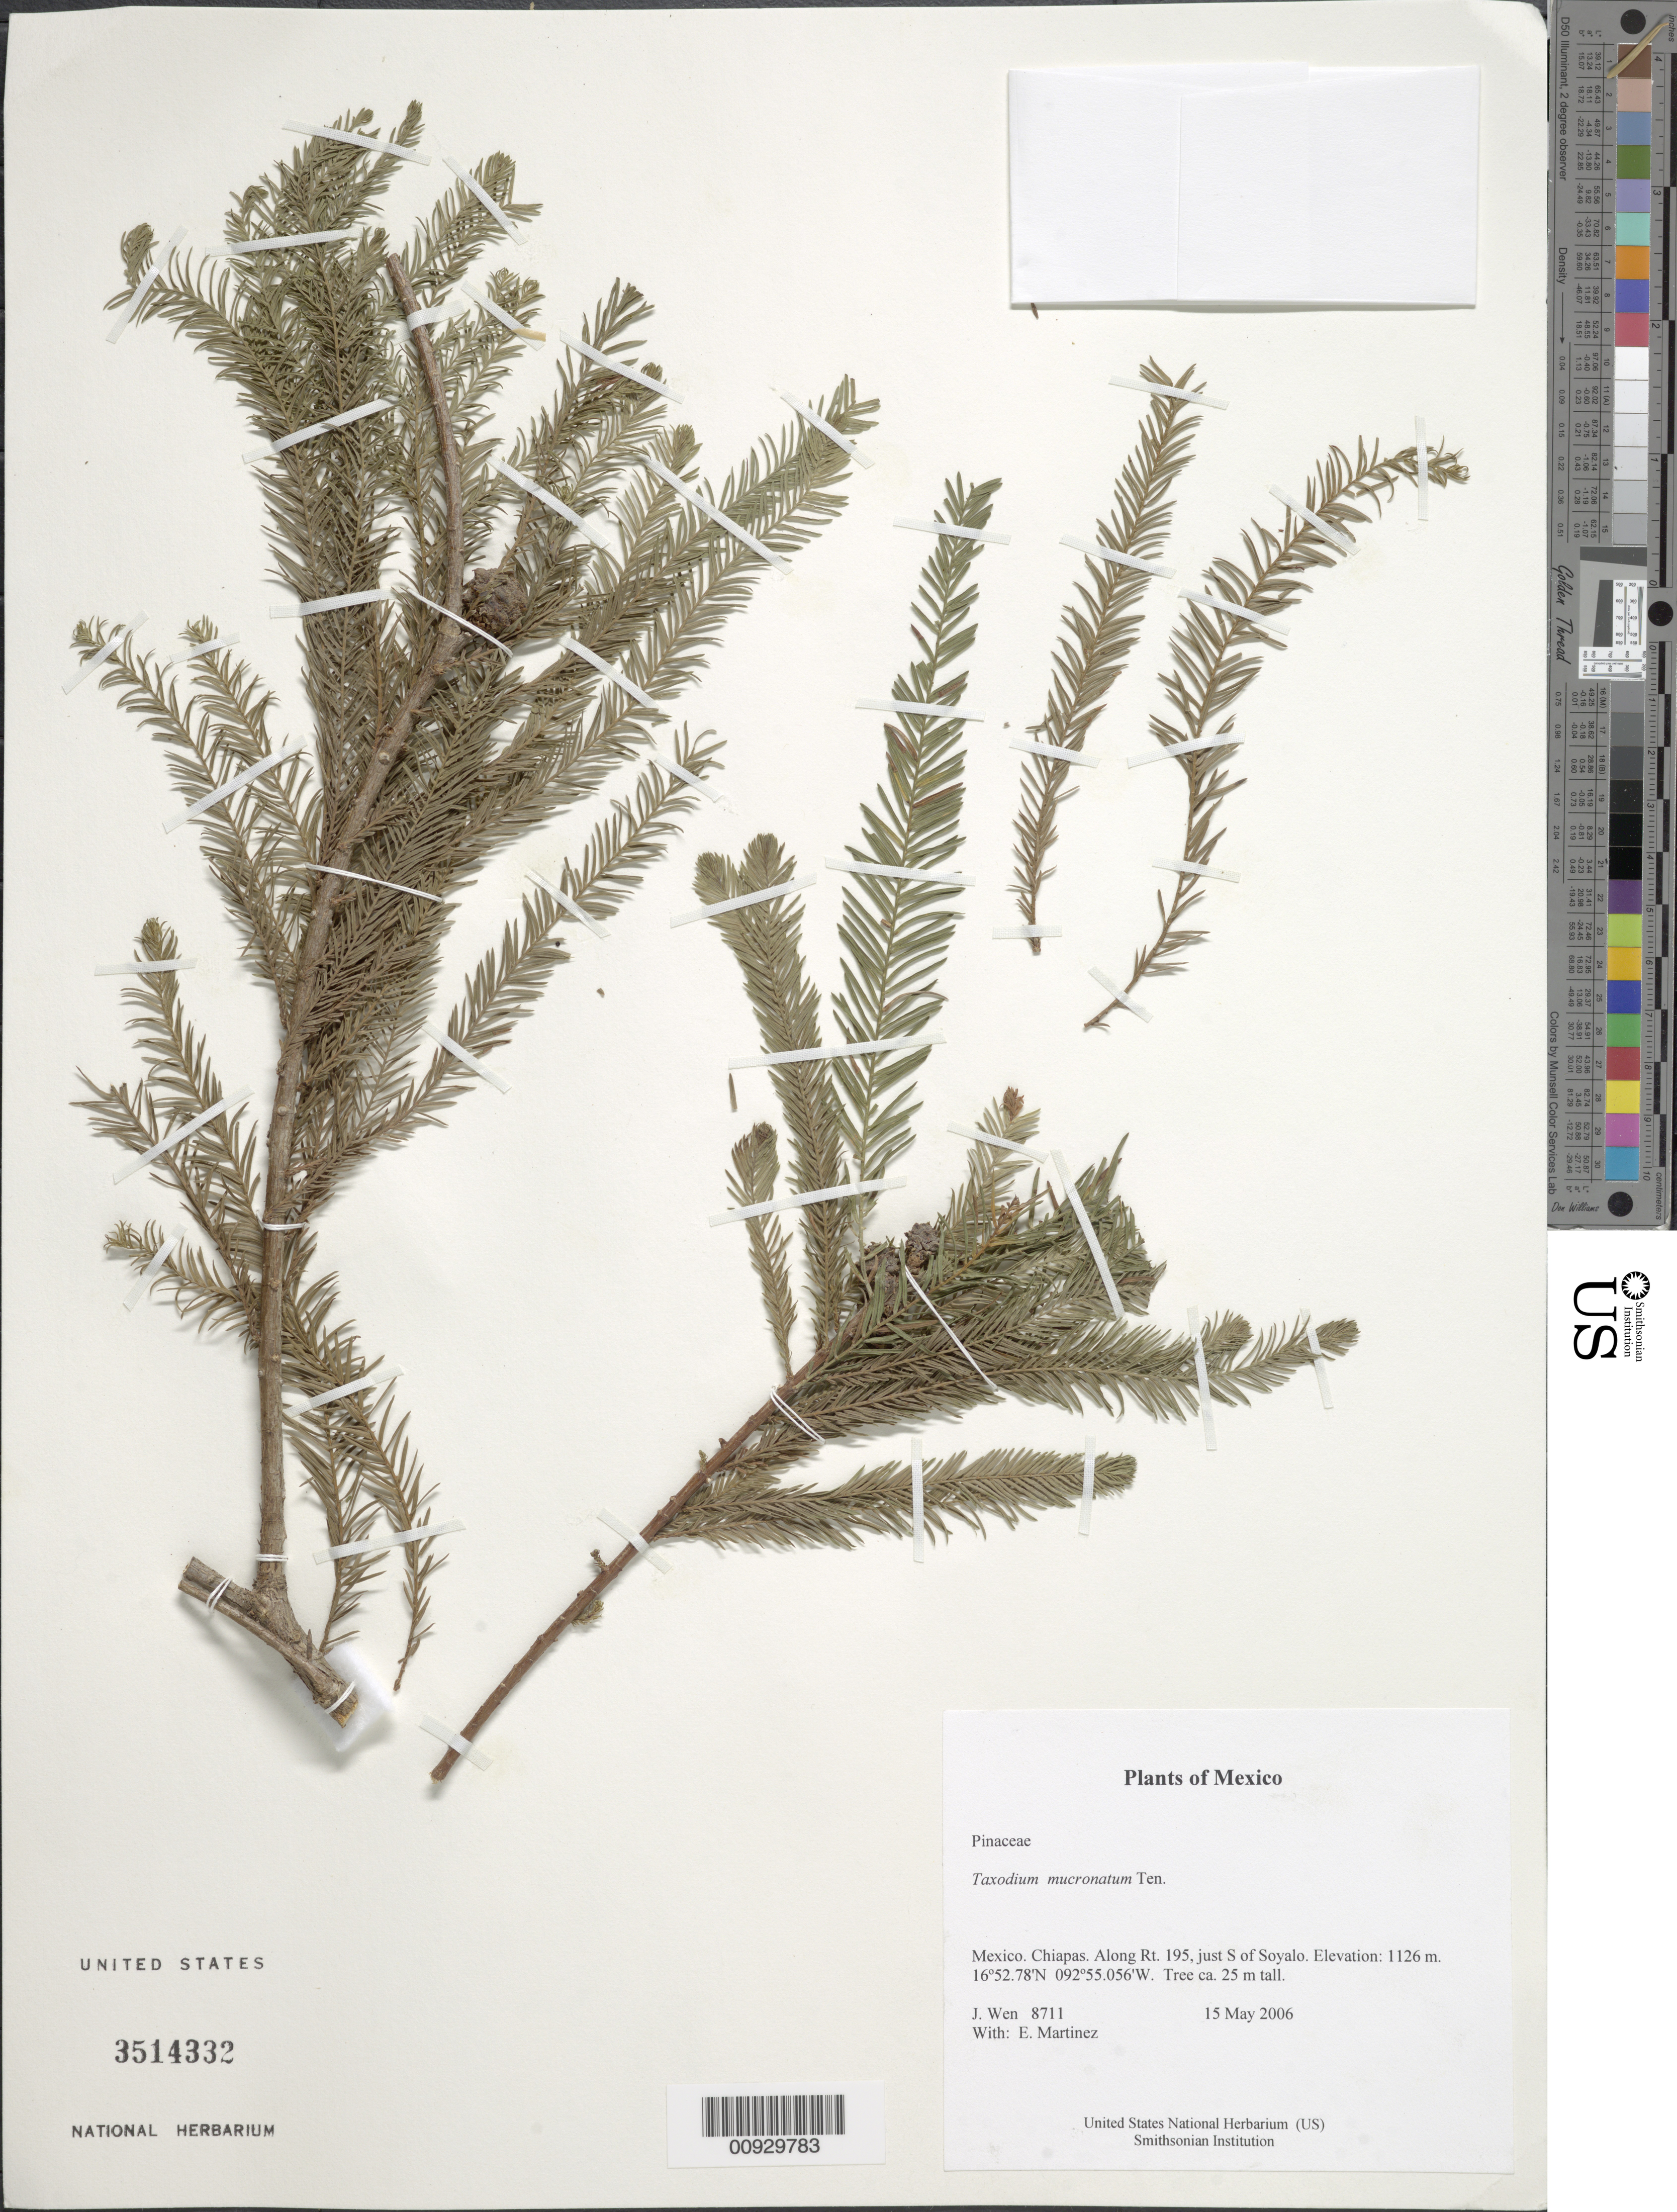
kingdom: Plantae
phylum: Tracheophyta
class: Pinopsida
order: Pinales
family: Cupressaceae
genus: Taxodium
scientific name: Taxodium mucronatum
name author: Ten.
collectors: J. Wen & E. Martínez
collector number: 8711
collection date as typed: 15 May 2006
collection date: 2006-05-15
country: Mexico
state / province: Chiapas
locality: Along Rt. 195, just S of Soyalo.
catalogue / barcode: US 3514332